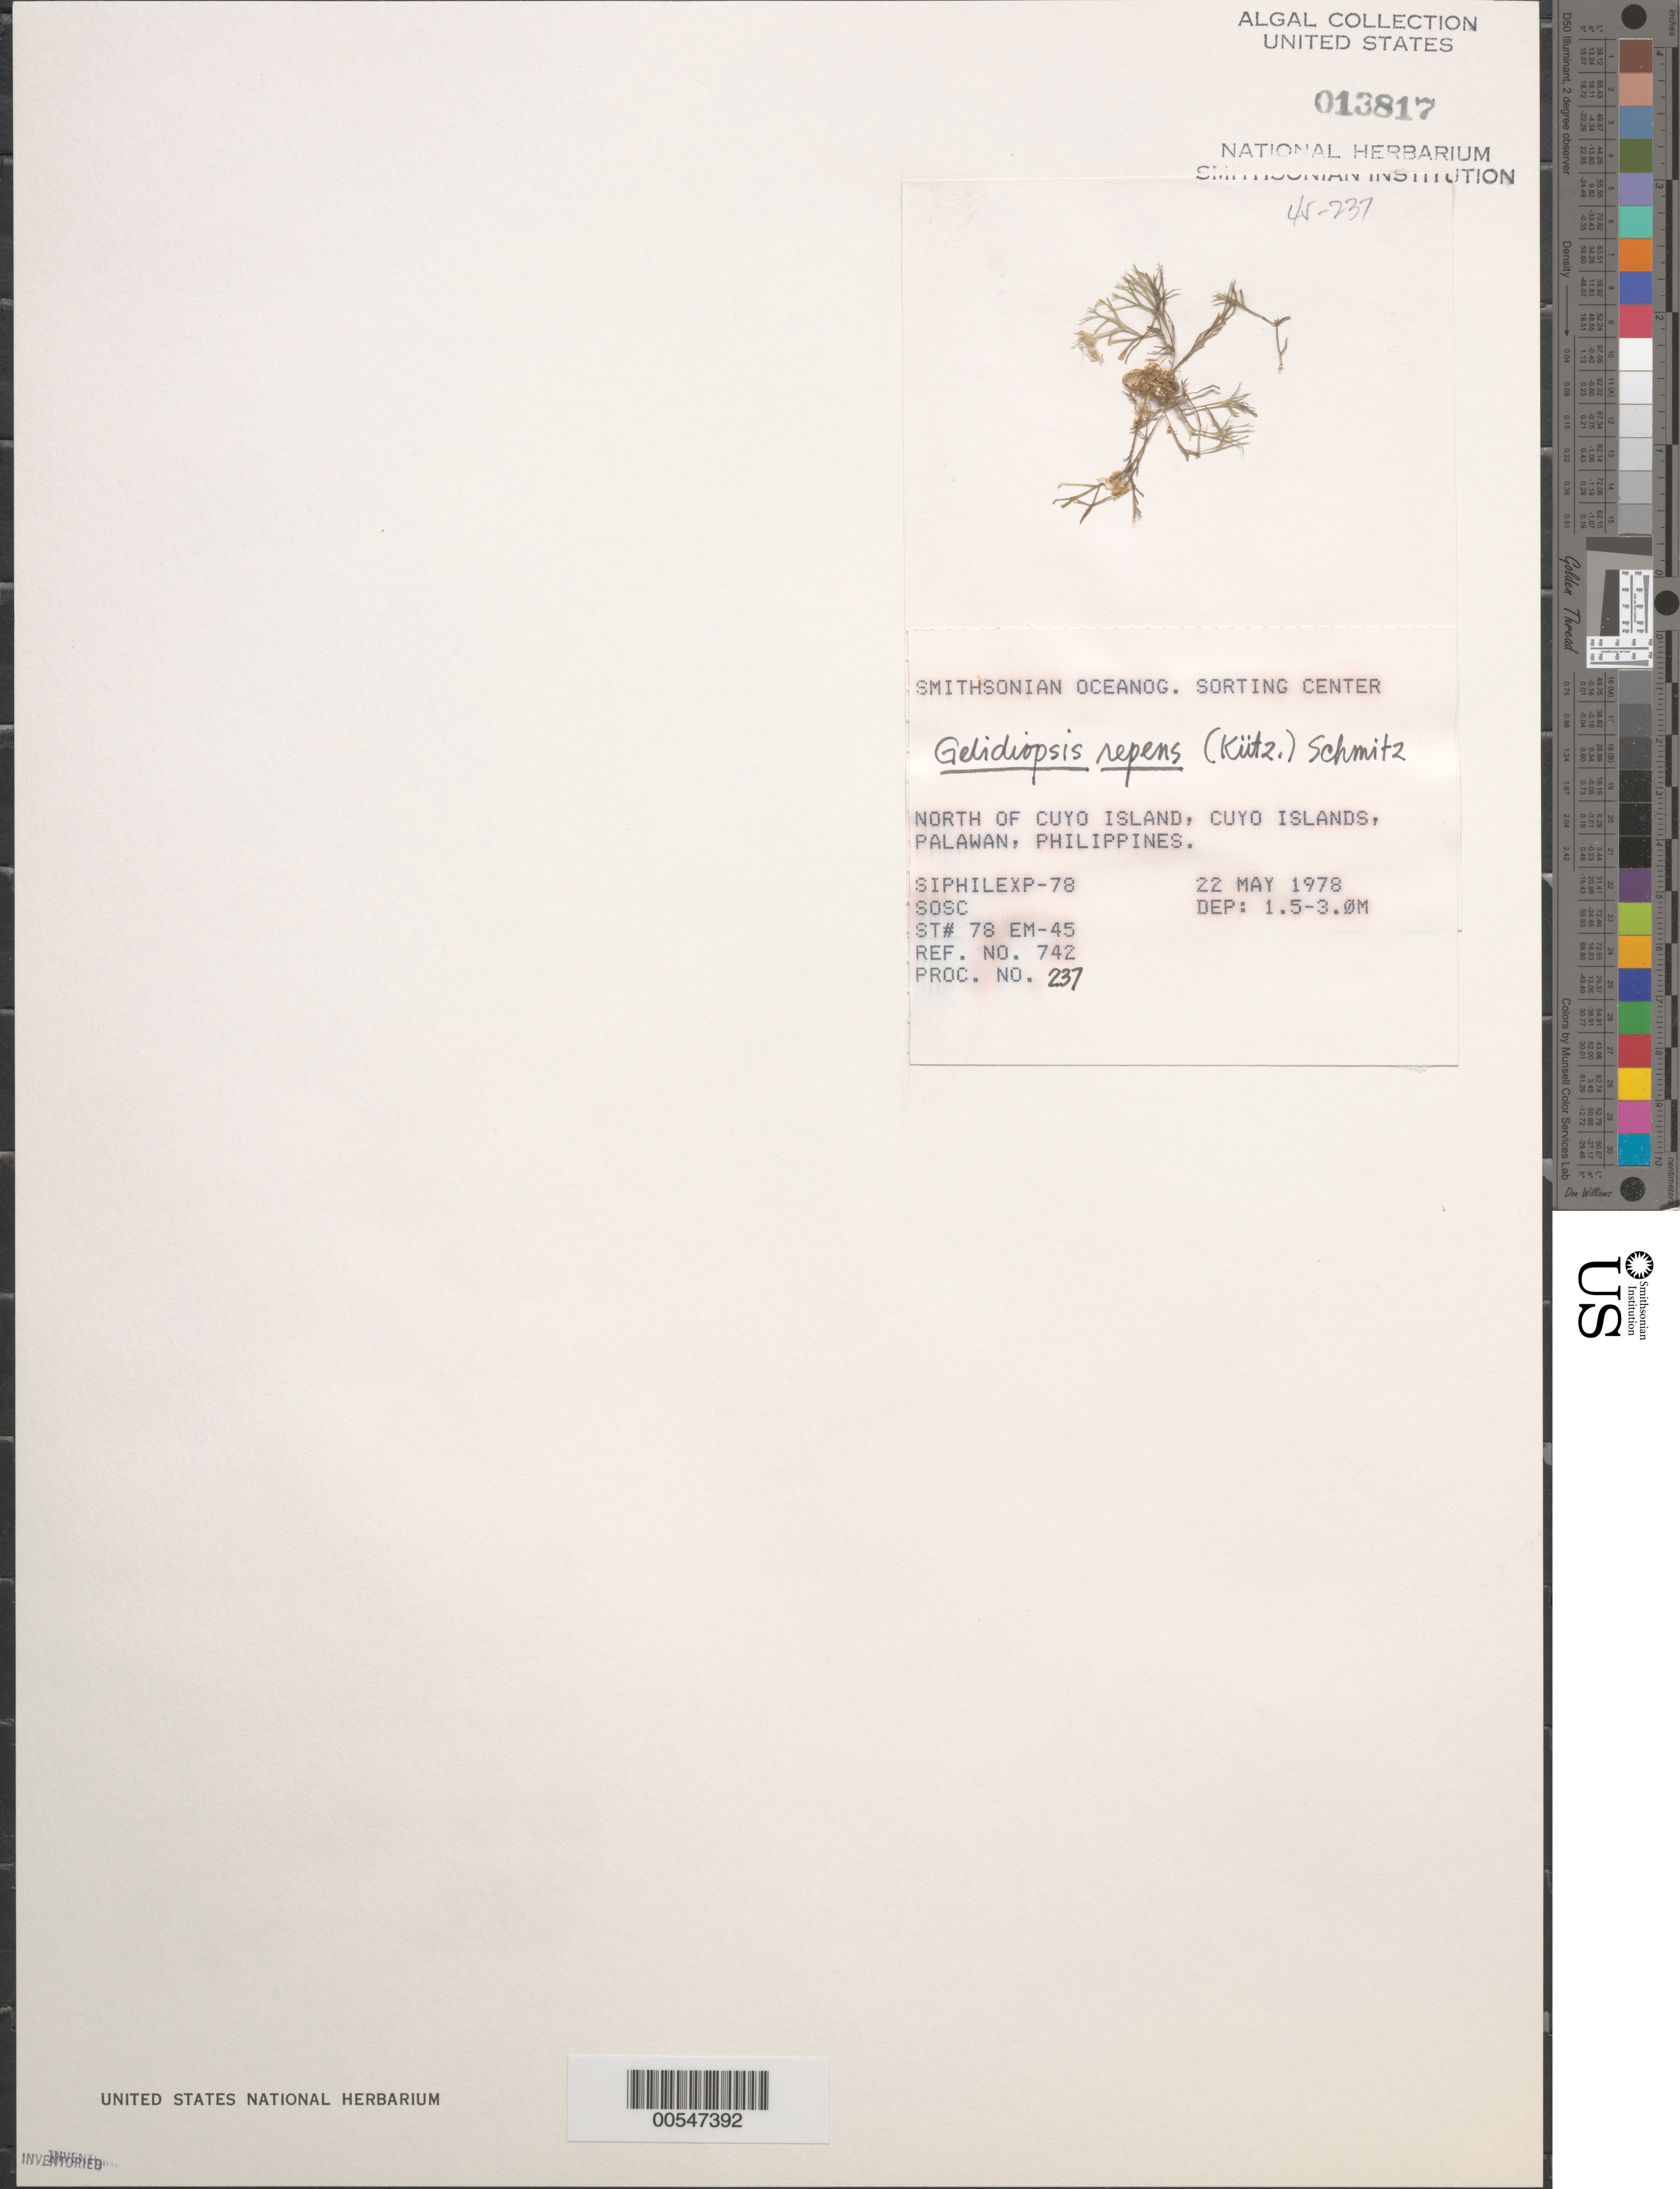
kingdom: Plantae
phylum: Rhodophyta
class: Florideophyceae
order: Rhodymeniales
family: Lomentariaceae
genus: Ceratodictyon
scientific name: Ceratodictyon repens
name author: (Kütz.) R.E. Norris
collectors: SOSC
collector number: Station 78 Em-45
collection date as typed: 22 May 1978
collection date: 1978-05-22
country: Philippines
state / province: Mimaropa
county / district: Palawan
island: Cuyo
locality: North of Cuyo Island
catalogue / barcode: US 13817